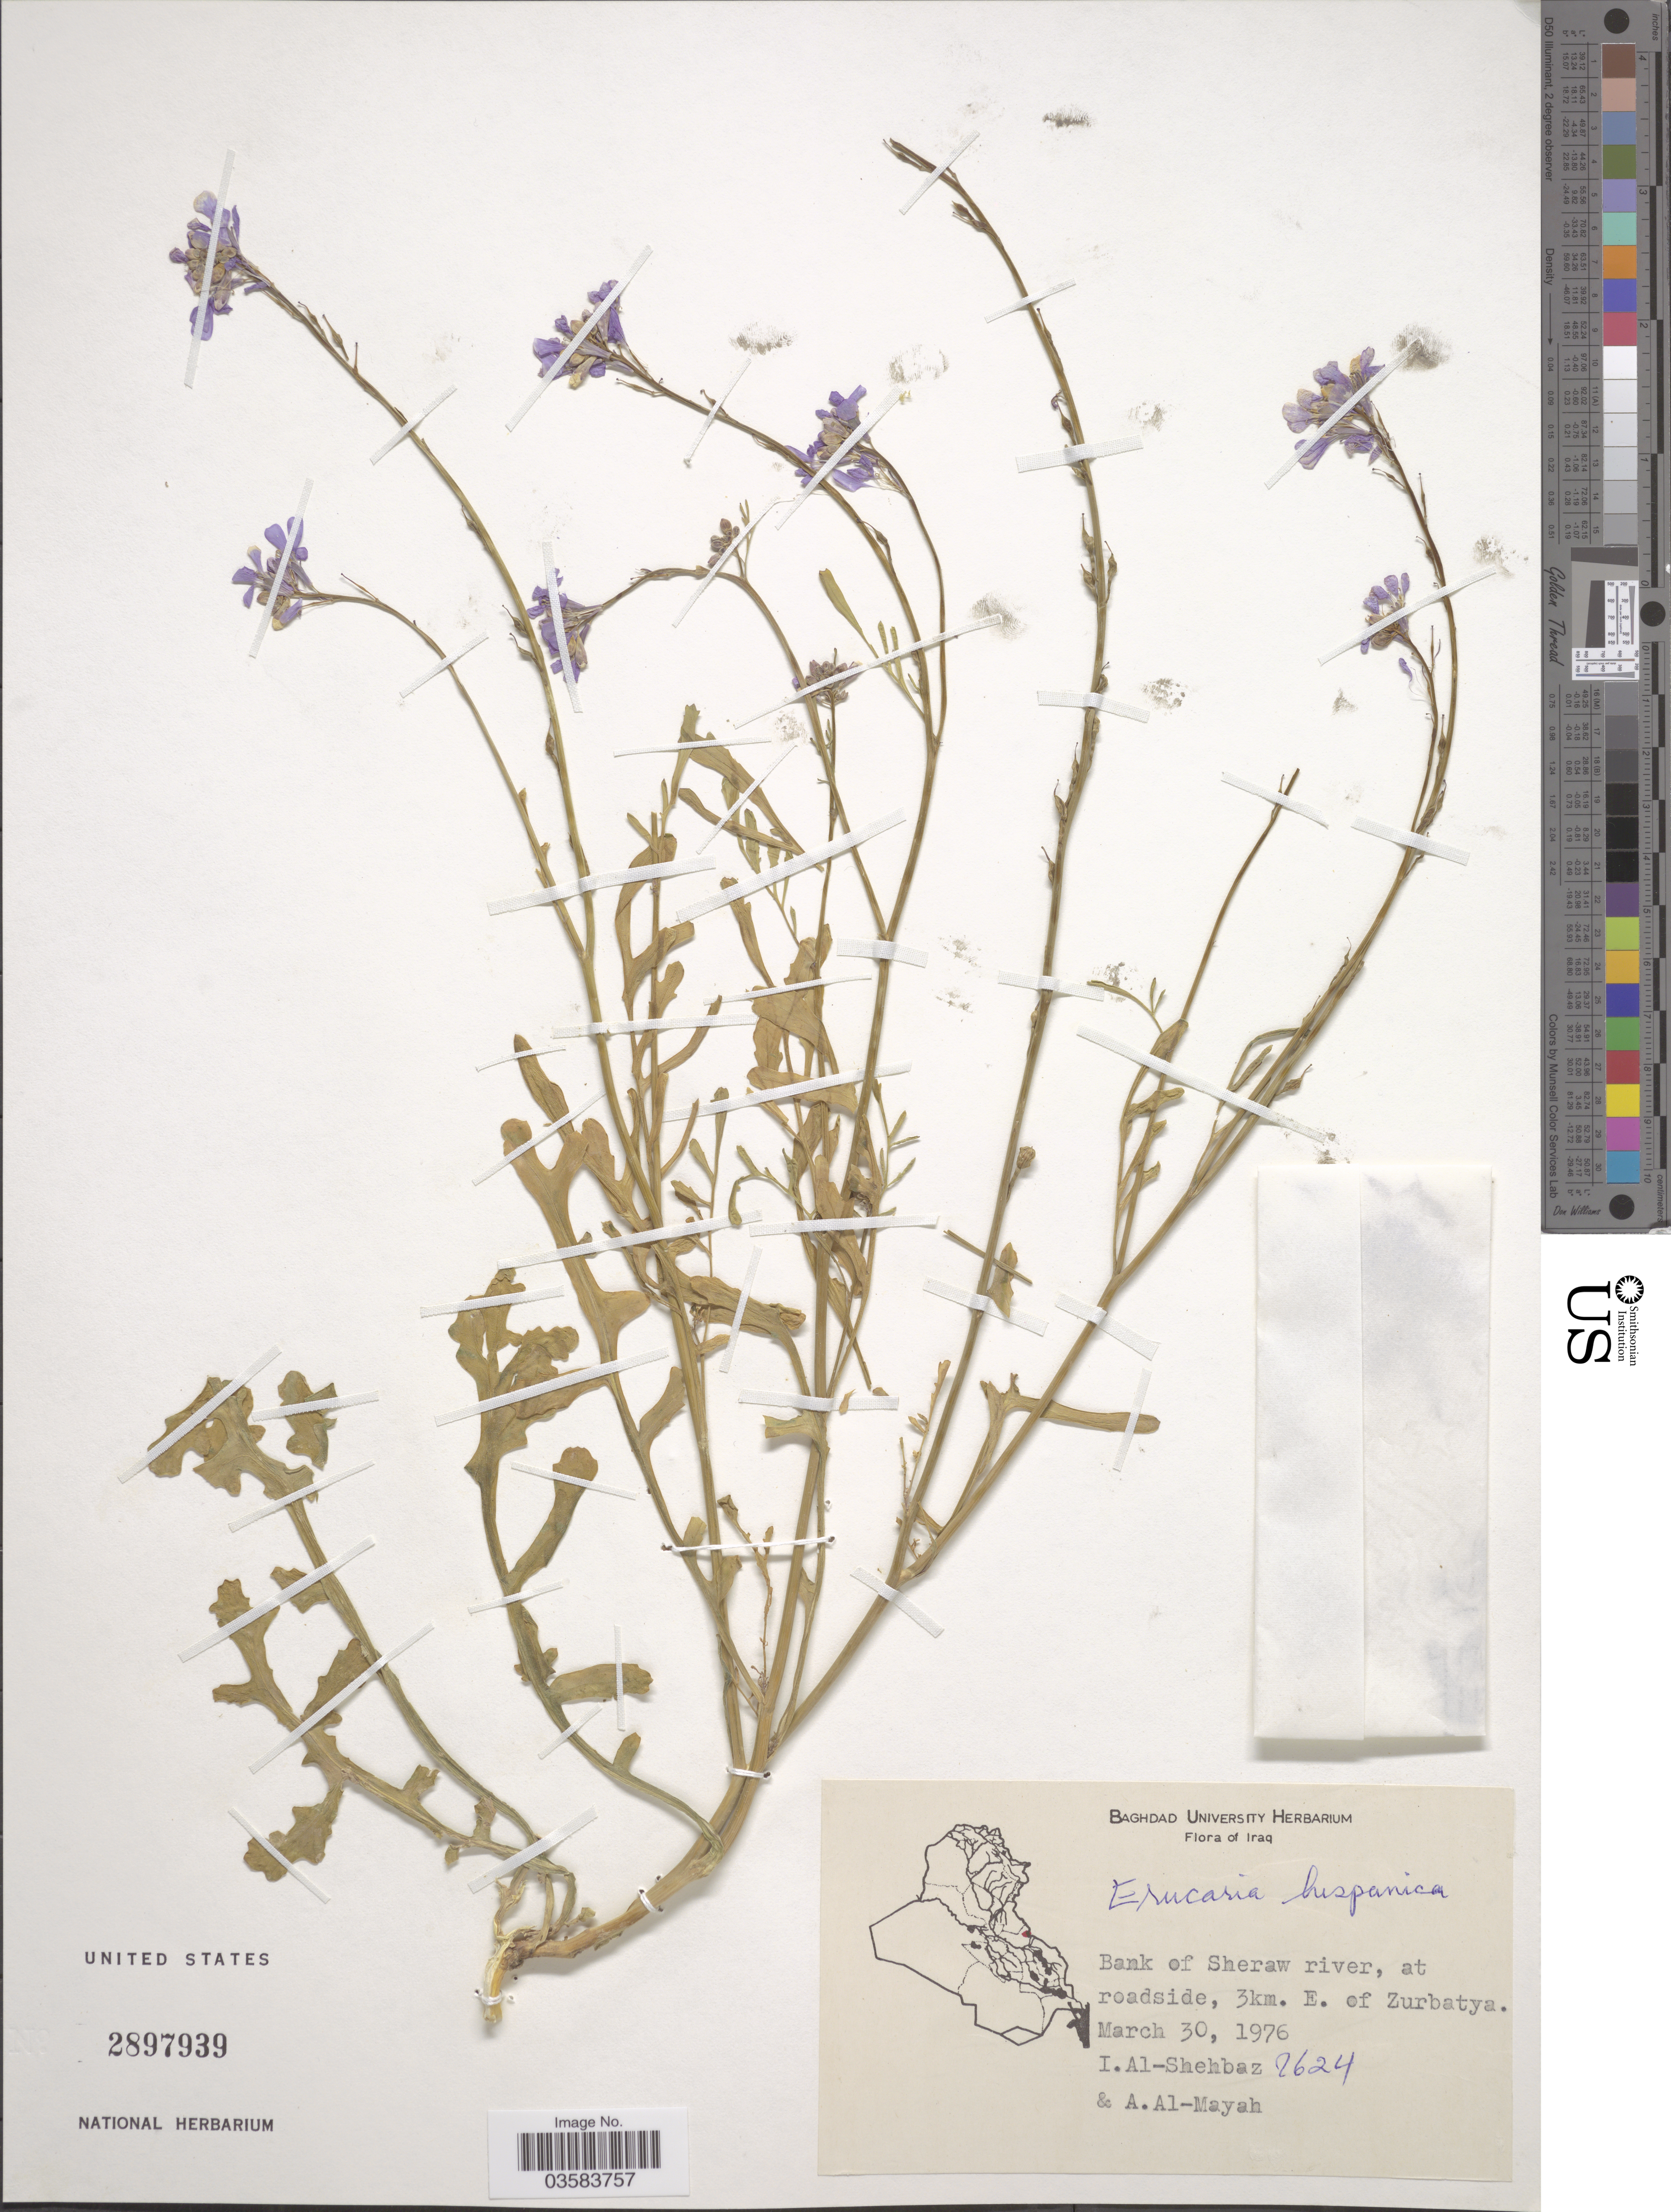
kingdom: Plantae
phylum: Tracheophyta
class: Magnoliopsida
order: Brassicales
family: Brassicaceae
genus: Erucaria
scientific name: Erucaria hispanica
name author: Druce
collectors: I. Al-Shehbaz & A. Al-Mayah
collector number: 2624*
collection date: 1976-05-30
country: Iraq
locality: Bank of Sheraw river, at roadside, 3km. E. of Zurbatya.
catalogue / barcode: US 2897939